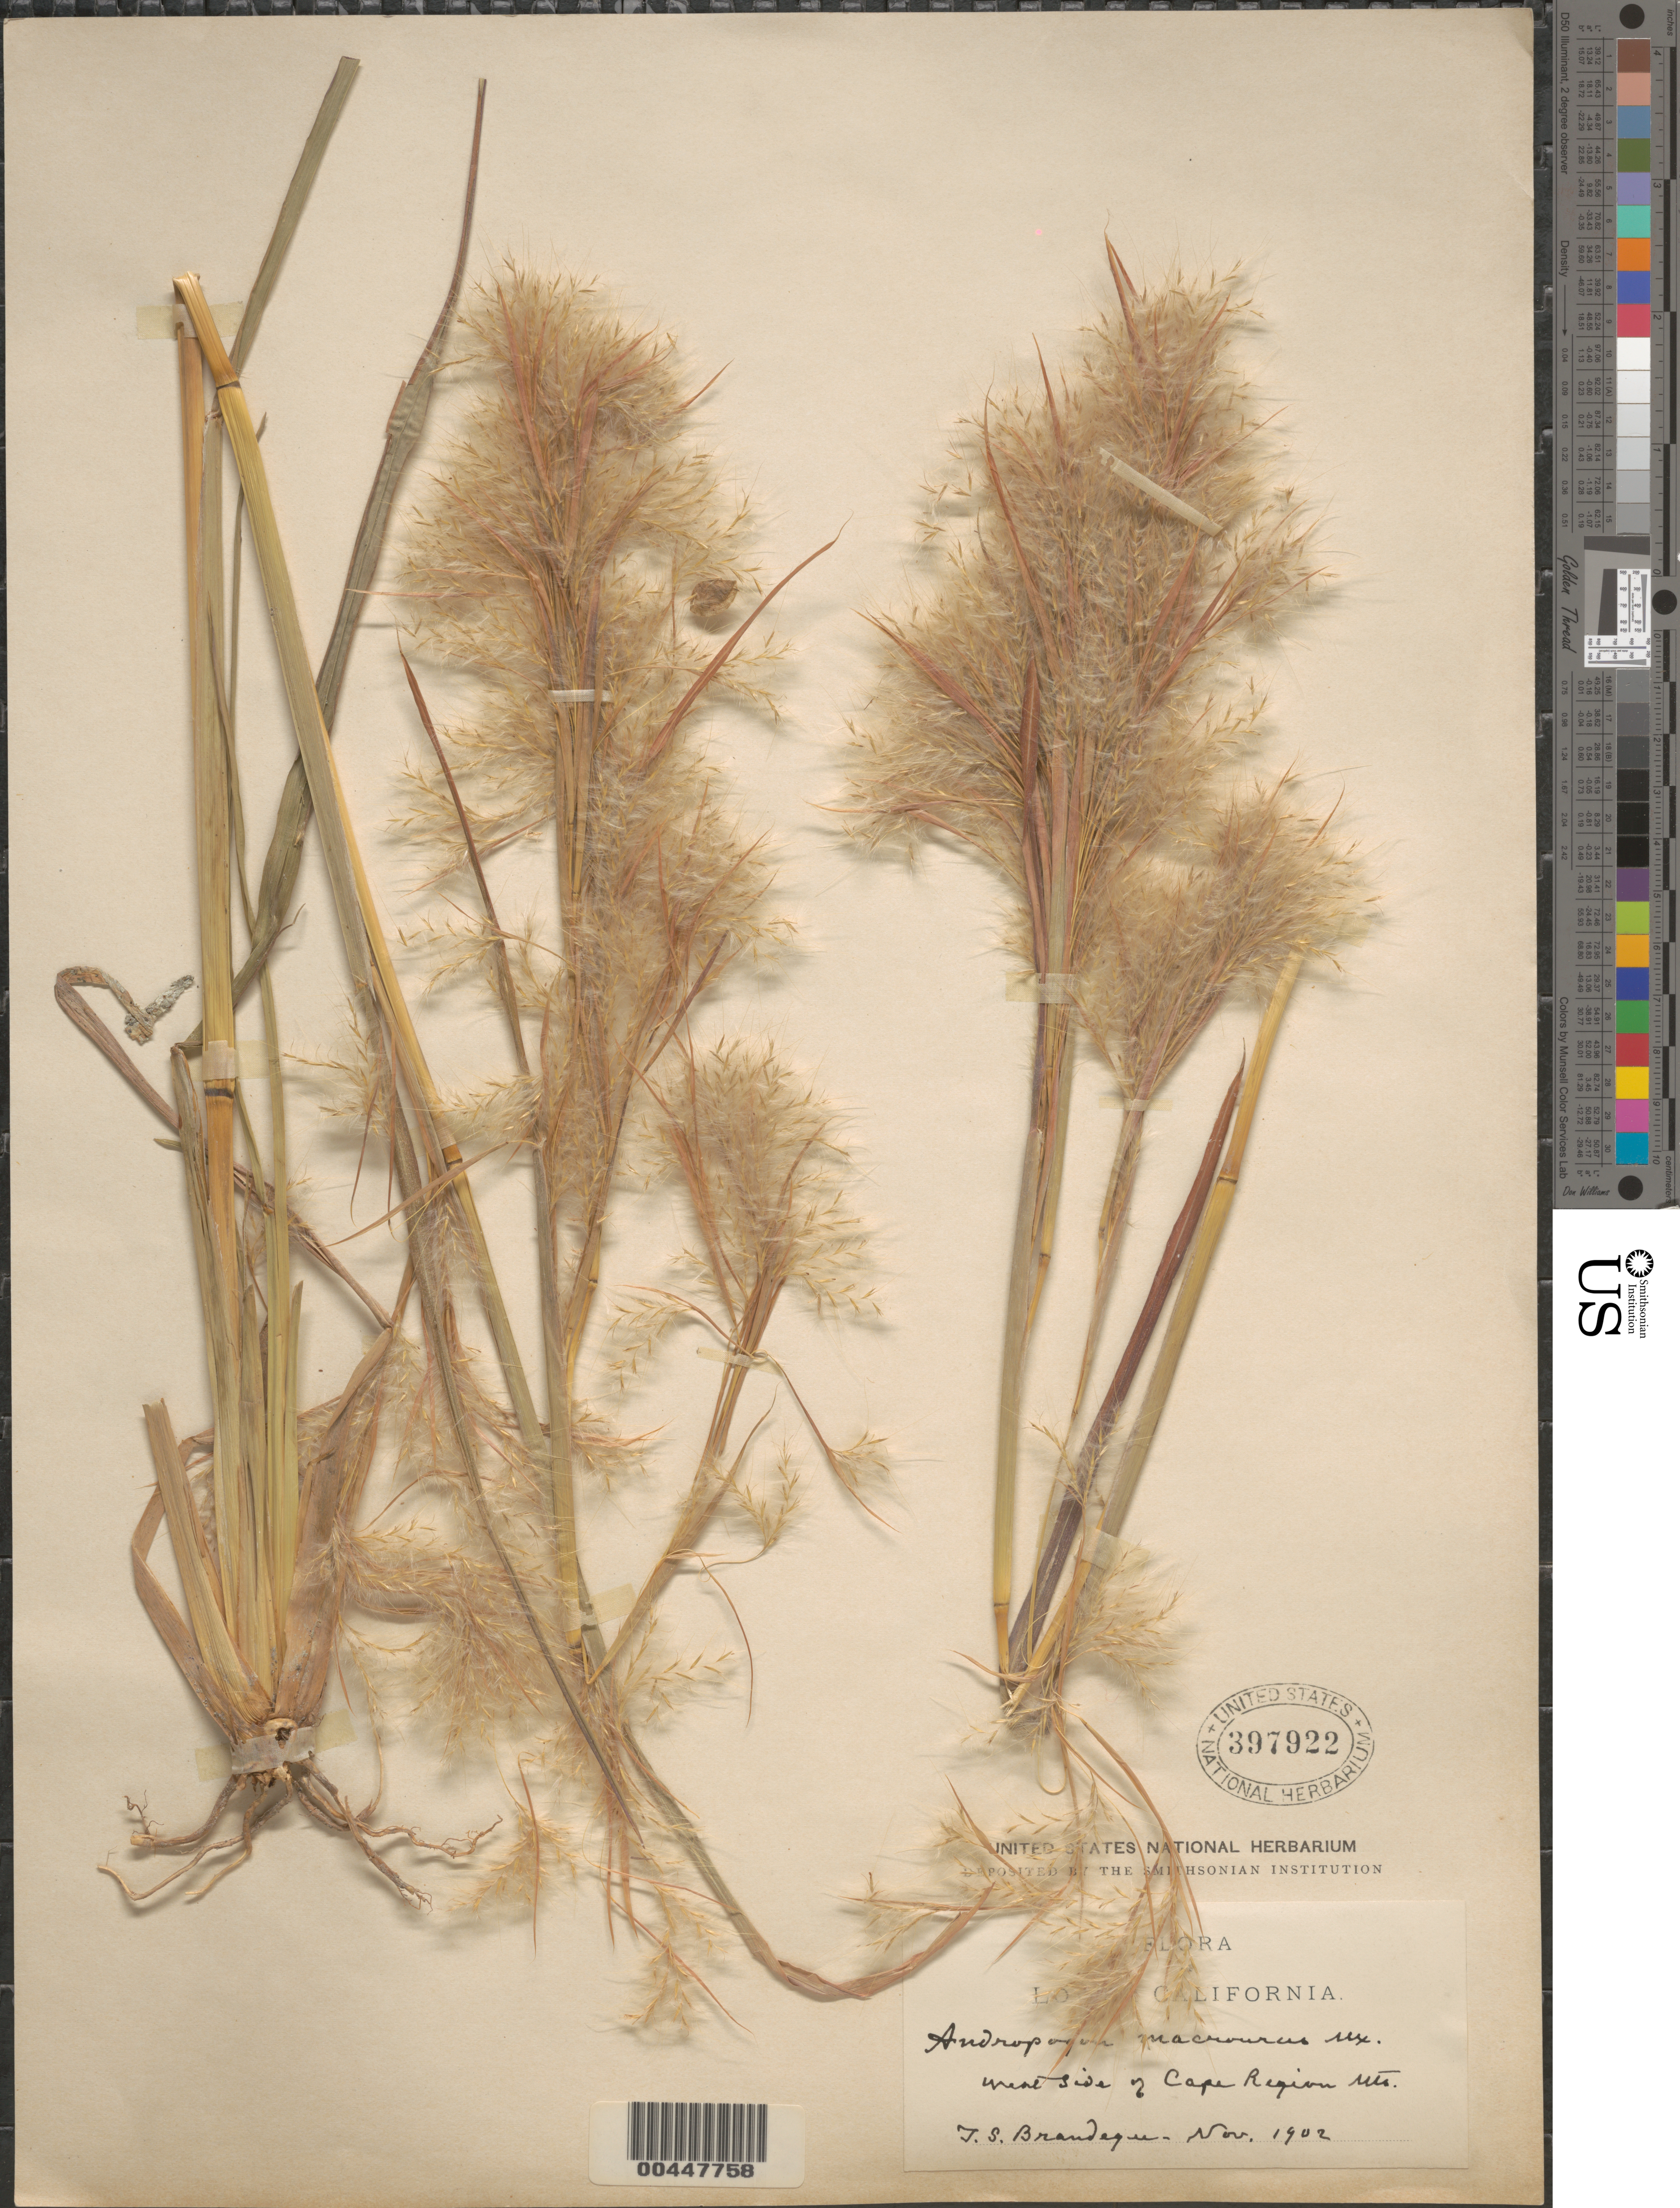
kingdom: Plantae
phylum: Tracheophyta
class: Liliopsida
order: Poales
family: Poaceae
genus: Andropogon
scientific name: Andropogon glomeratus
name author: (Walter) Britton, Stearns & Poggenb.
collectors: T. S. Brandegee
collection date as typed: Nov 1902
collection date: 1902-11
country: Mexico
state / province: Baja California Sur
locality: W side of Cape Region Mts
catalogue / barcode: US 397922